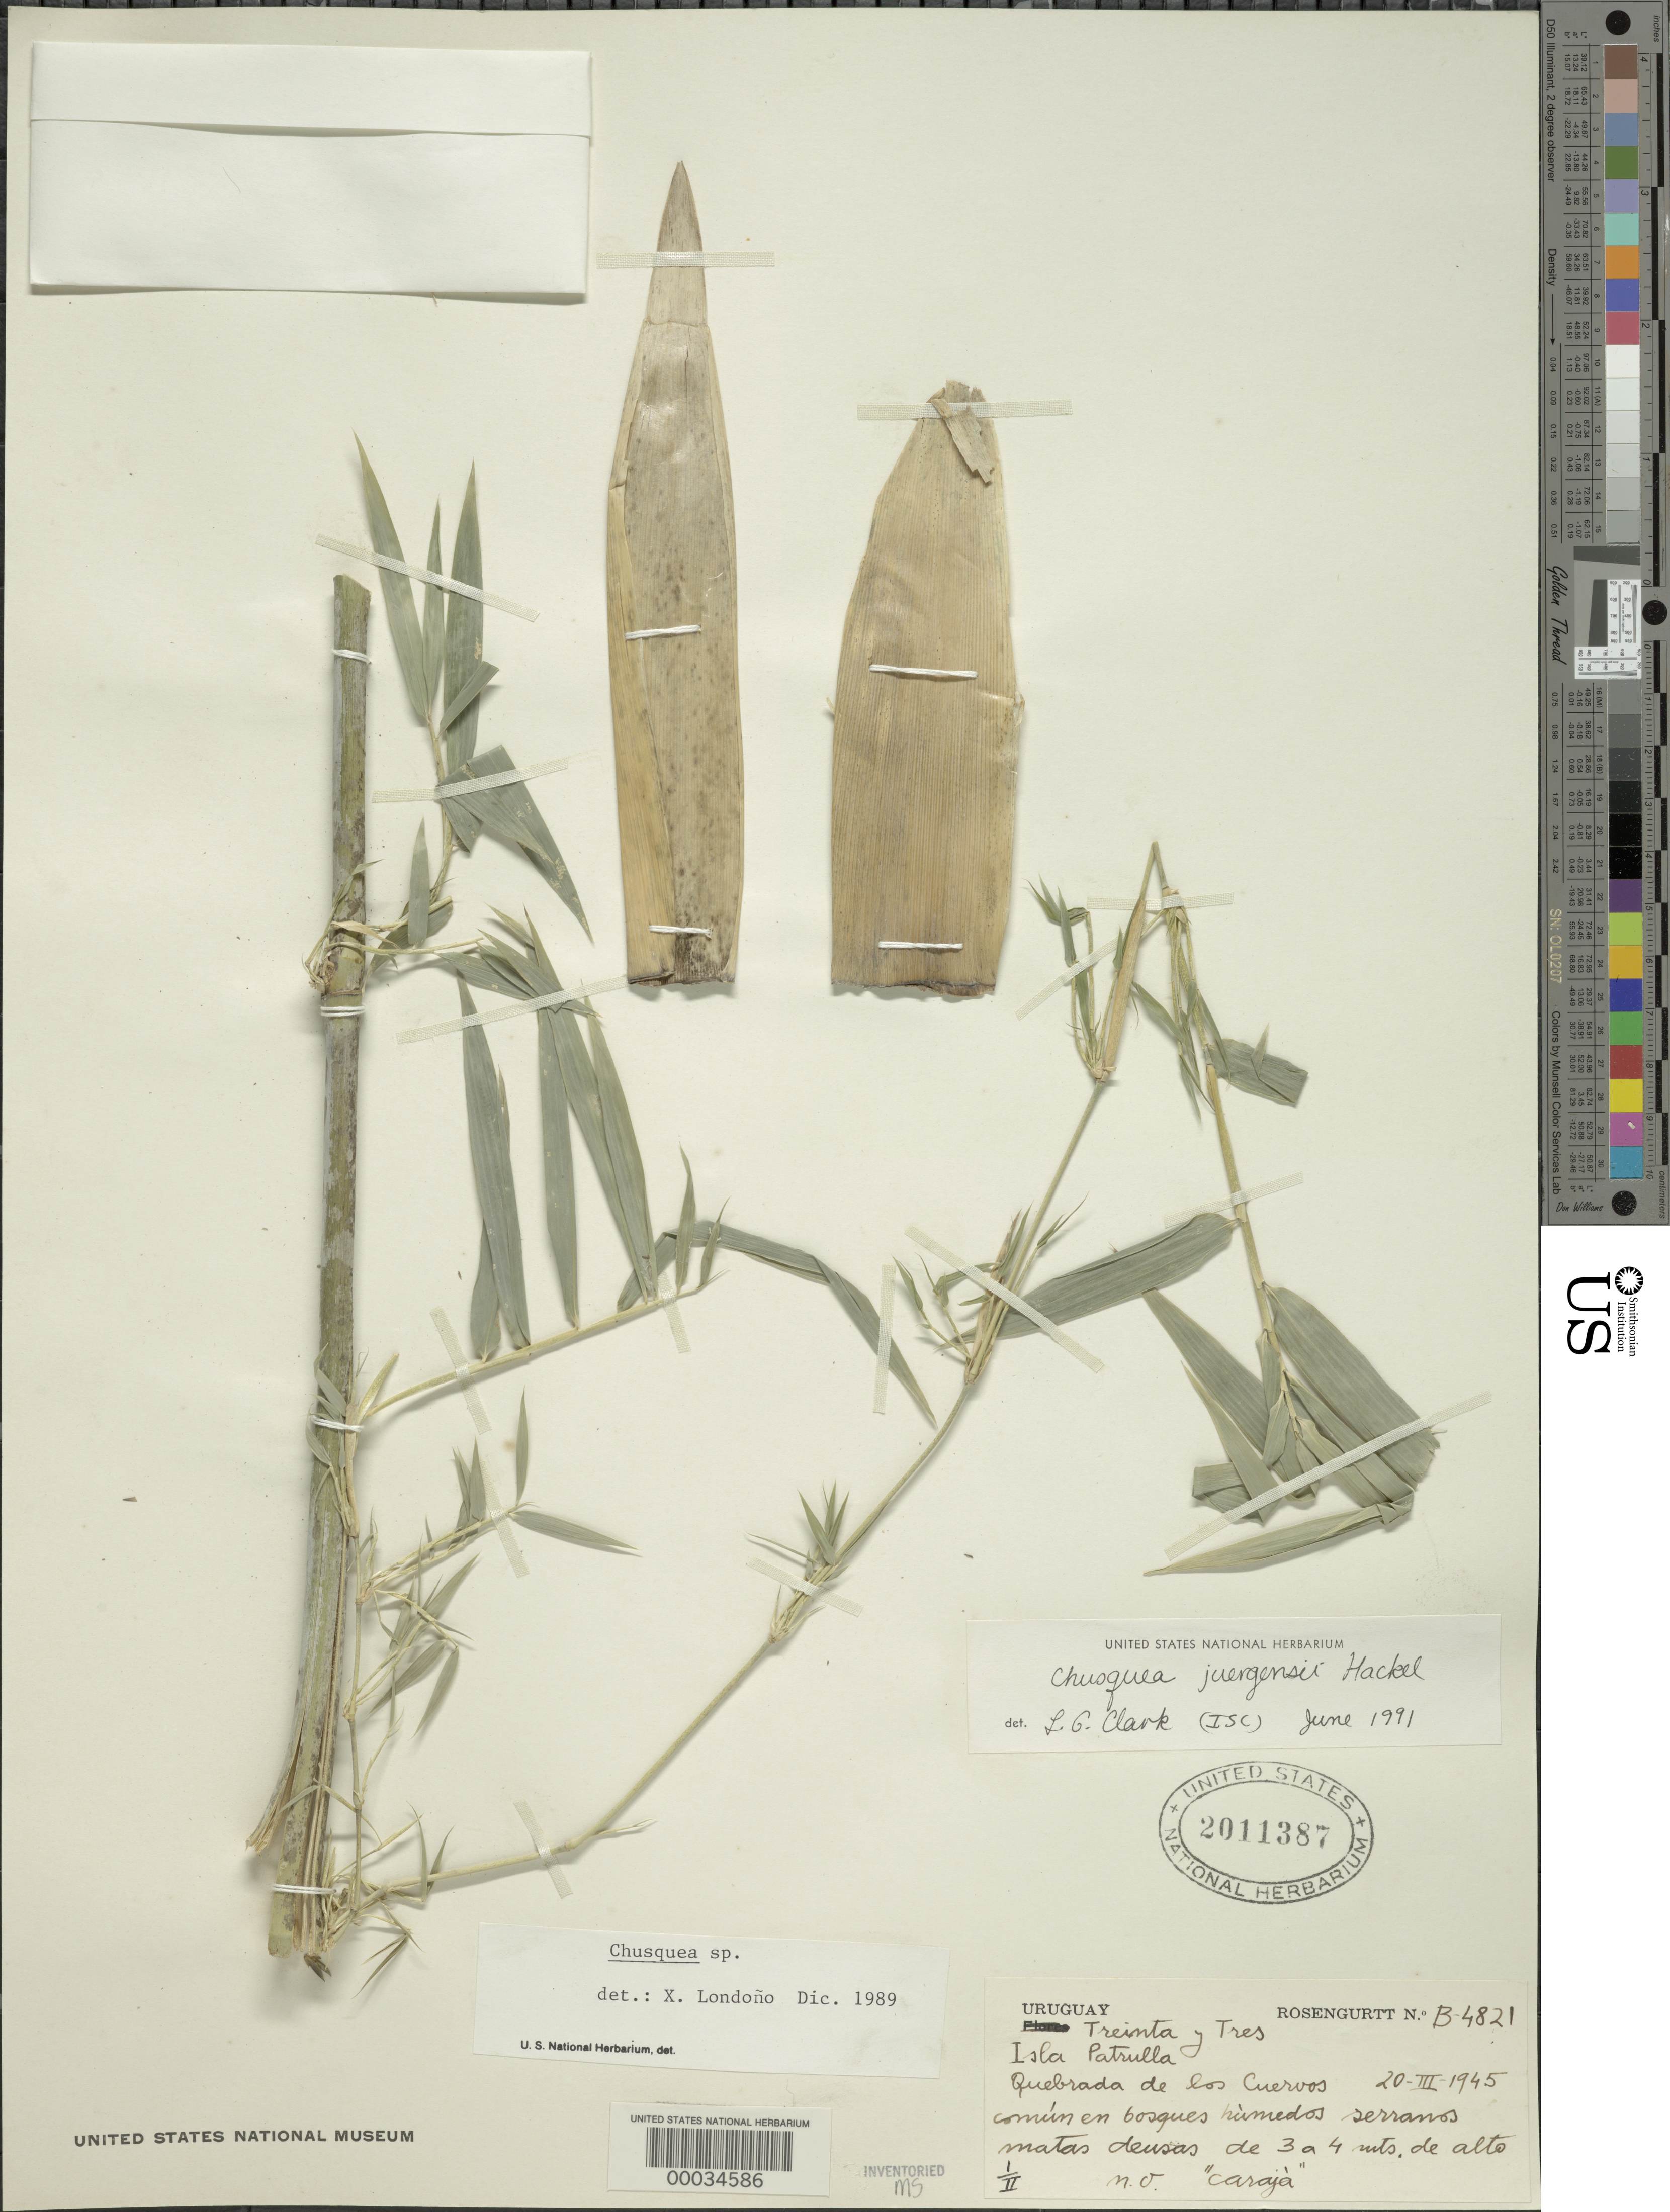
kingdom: Plantae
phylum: Tracheophyta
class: Liliopsida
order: Poales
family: Poaceae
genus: Chusquea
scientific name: Chusquea juergensii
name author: Hack.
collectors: B. Rosengurtt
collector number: B-4821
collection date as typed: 20 Mar 1945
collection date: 1945-03-20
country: Uruguay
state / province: Treinta Y Tres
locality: Isla patrulla; quebrada de los cuervos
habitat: En bosque humedos serranos matas densas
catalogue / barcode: US 2011387